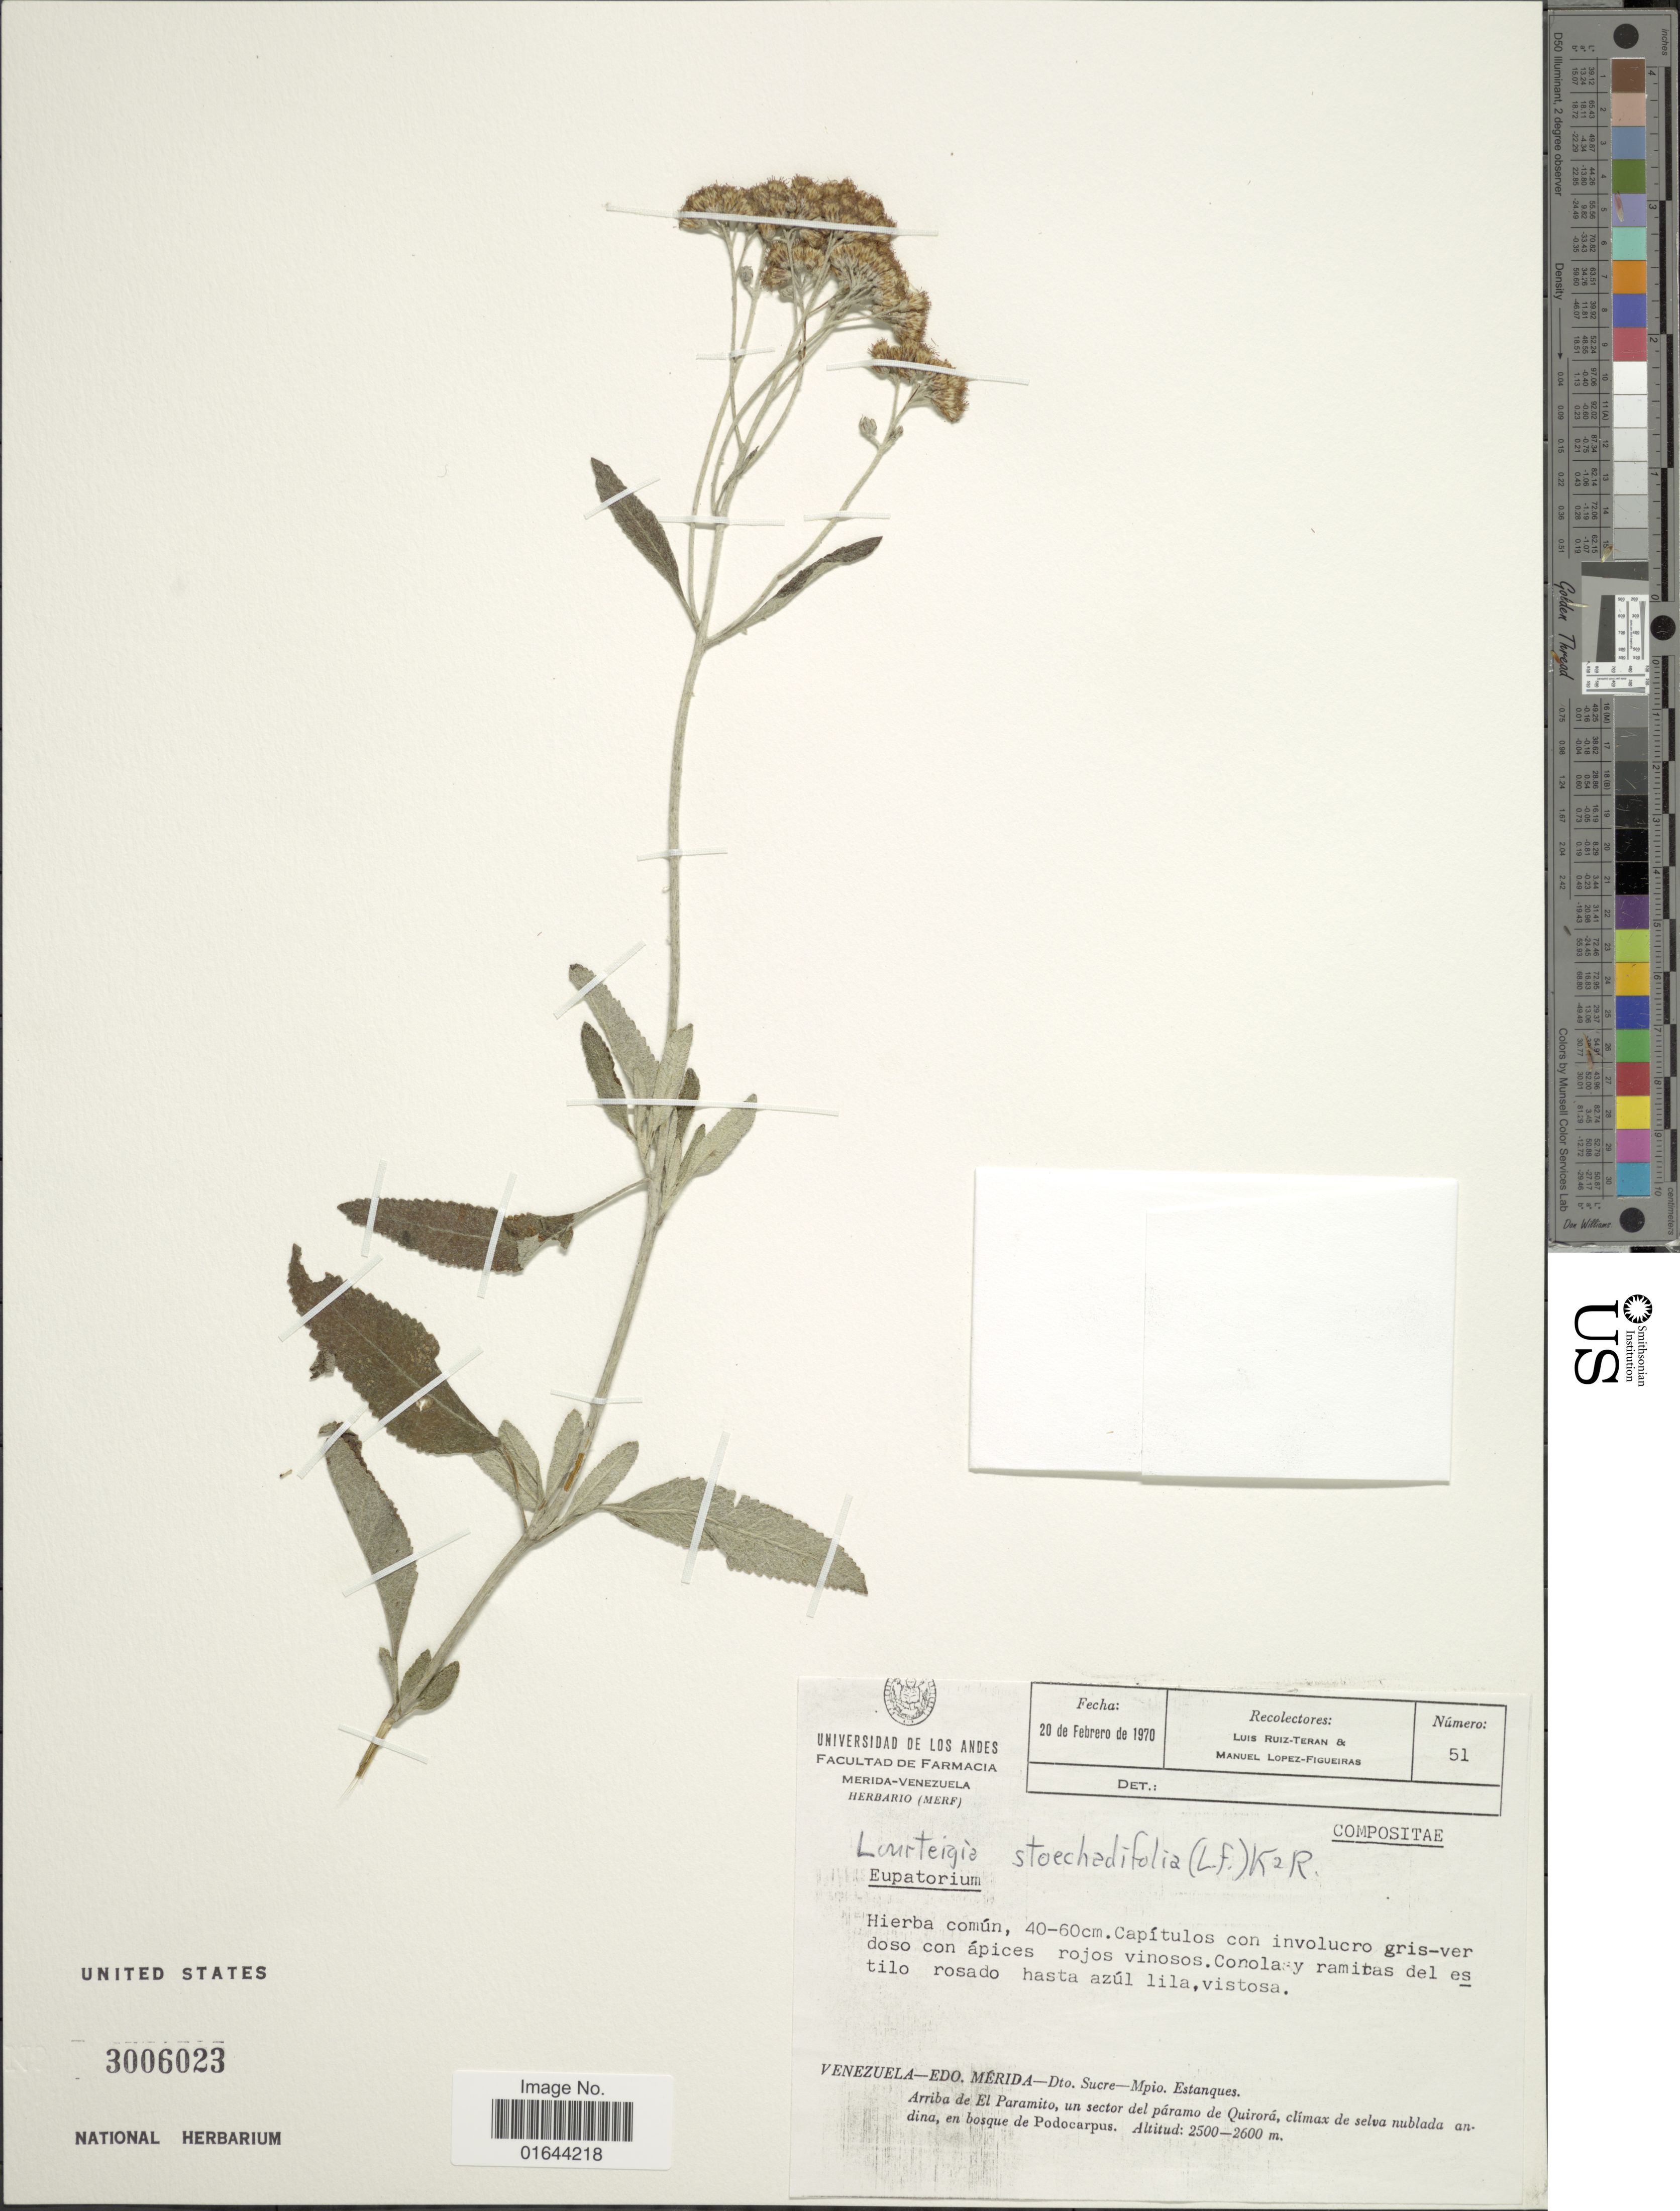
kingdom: Plantae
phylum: Tracheophyta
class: Magnoliopsida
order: Asterales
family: Asteraceae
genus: Lourteigia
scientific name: Lourteigia stoechadifolia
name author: (L. f.) R.M. King & H. Rob.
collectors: L. E. Ruíz-Terán & M. Lopéz-F.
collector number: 51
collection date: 1970-02-20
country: Venezuela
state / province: Mérida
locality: Venezuela-Edo. Merida-Dto. Sucre -Mpio. Estanques. Arriba de El Paramito, un sector del paramo de Quirora.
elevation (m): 2500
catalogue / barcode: US 3006023